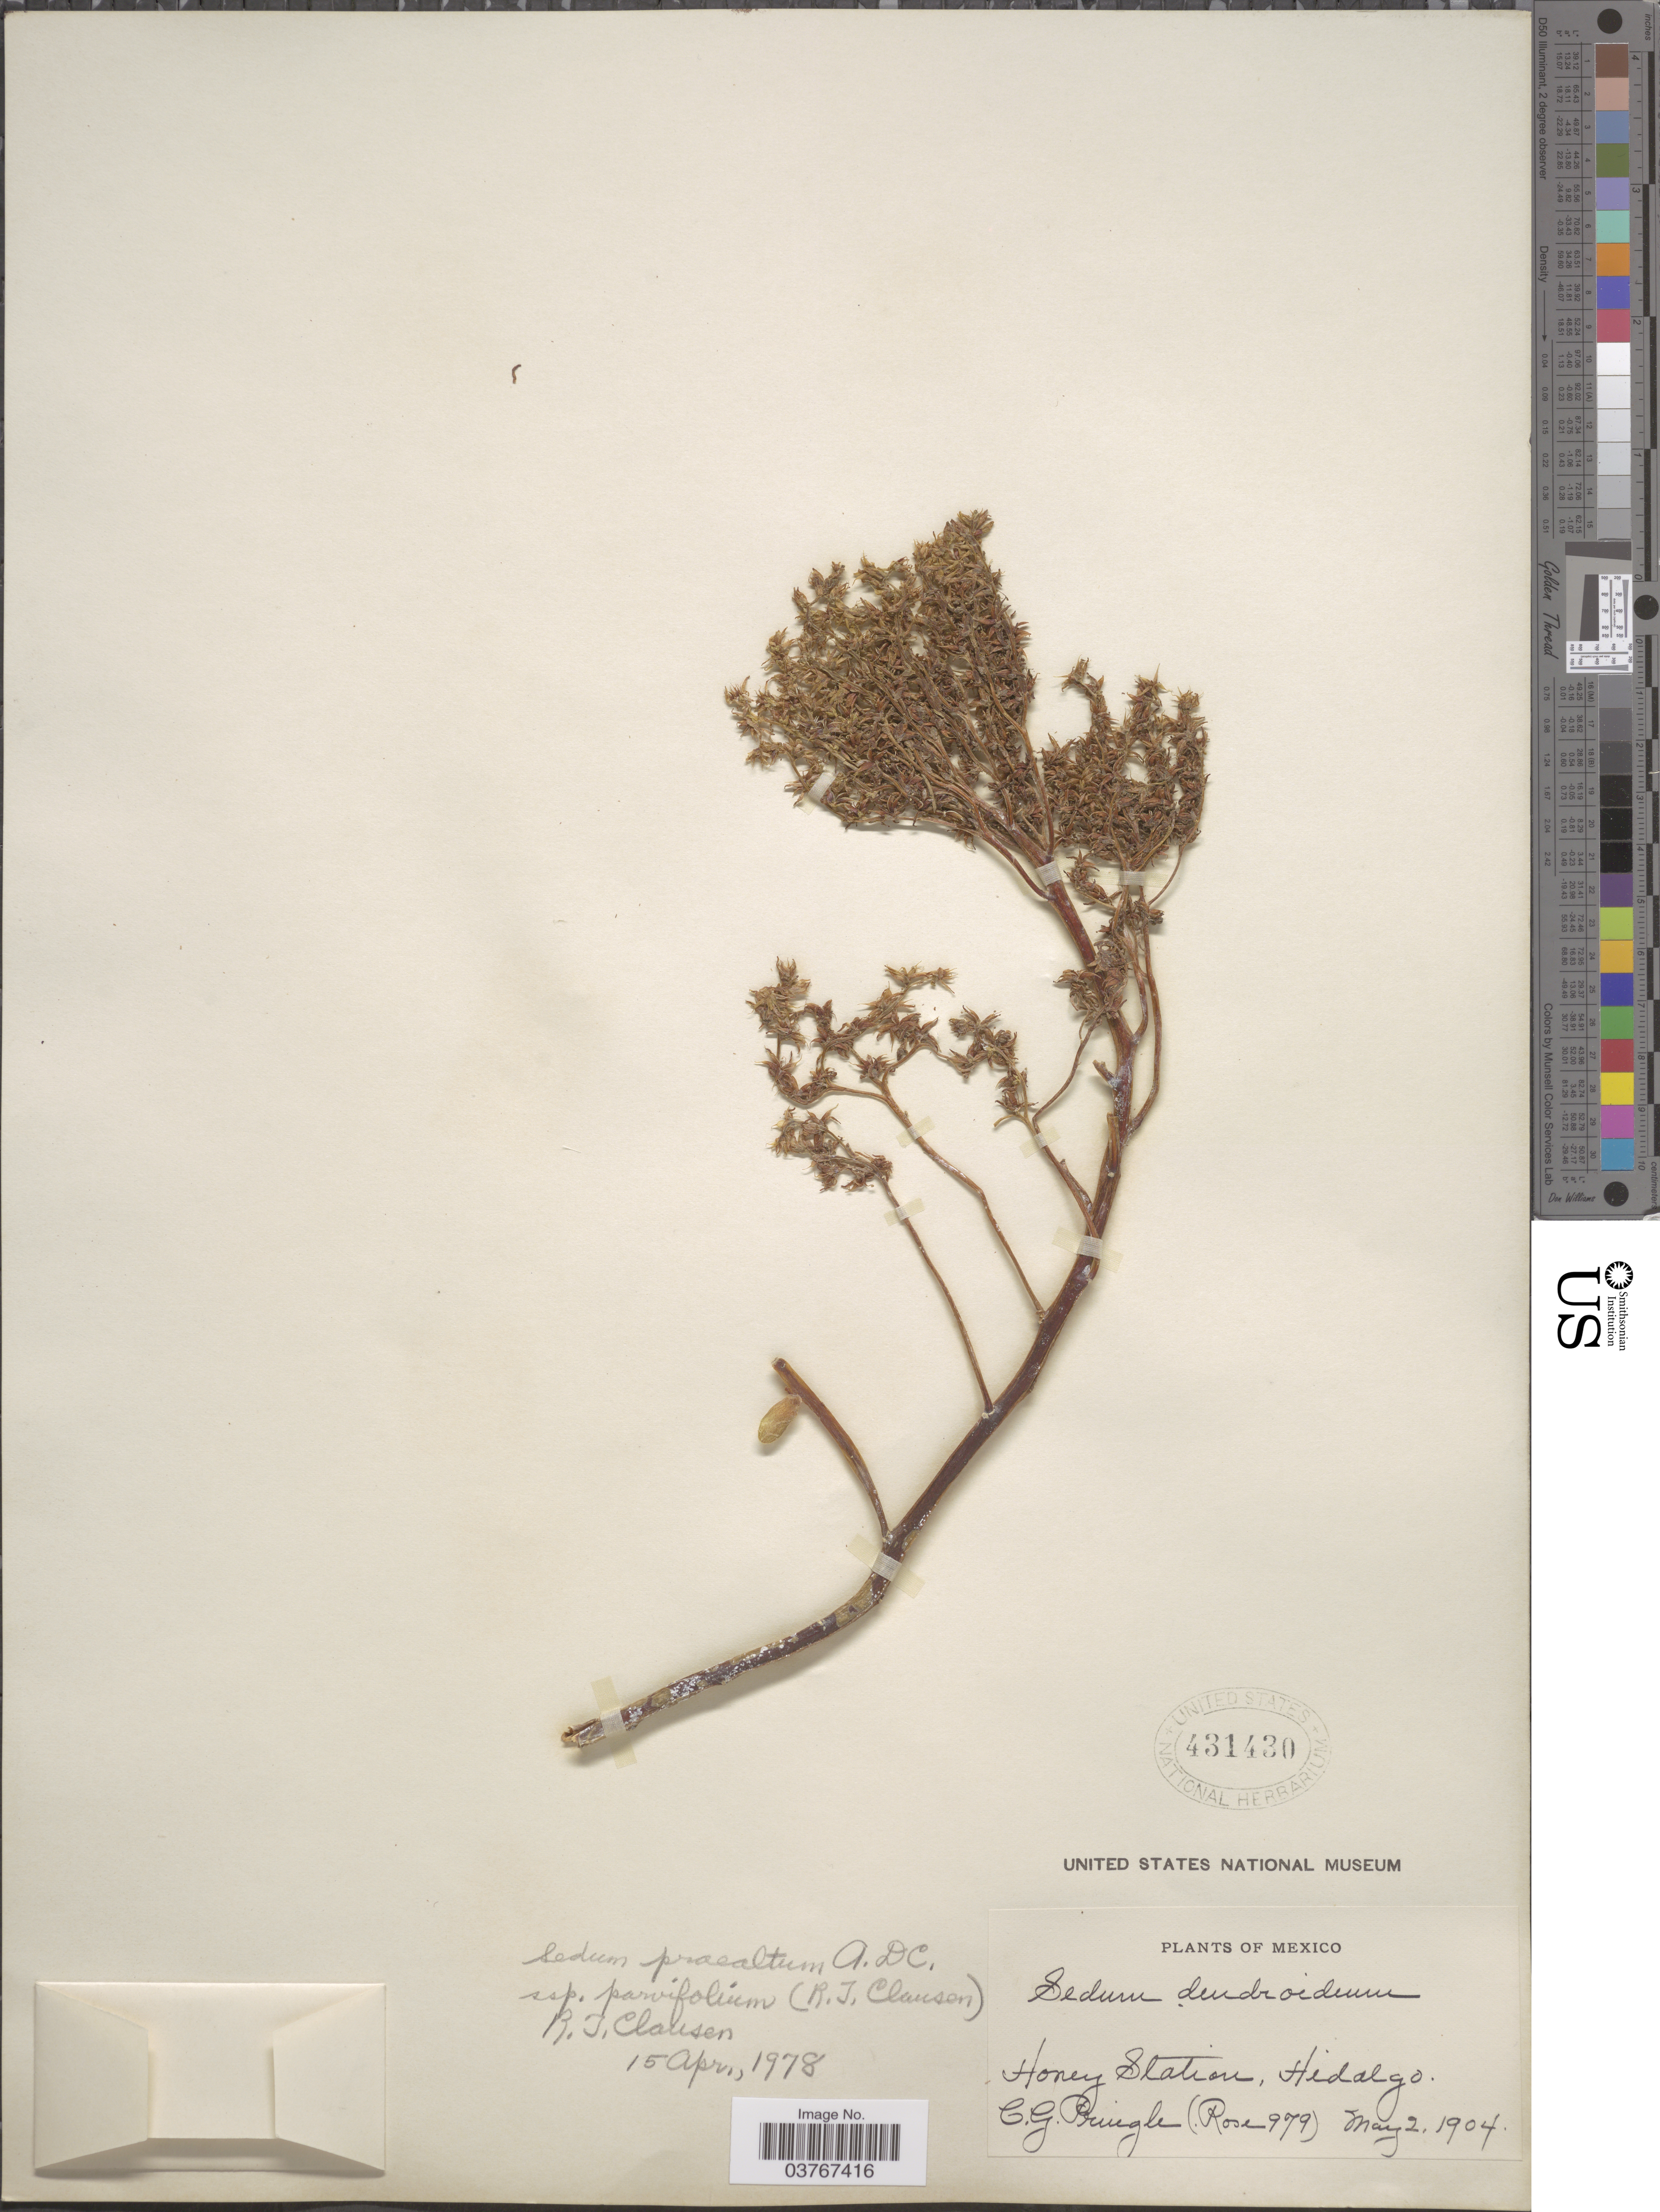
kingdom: Plantae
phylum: Tracheophyta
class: Magnoliopsida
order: Saxifragales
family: Crassulaceae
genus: Sedum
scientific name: Sedum praealtum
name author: A. DC.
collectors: C. G. Pringle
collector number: Rose979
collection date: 1904-05-02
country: Mexico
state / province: Hidalgo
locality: Honey Station.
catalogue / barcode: US 431430